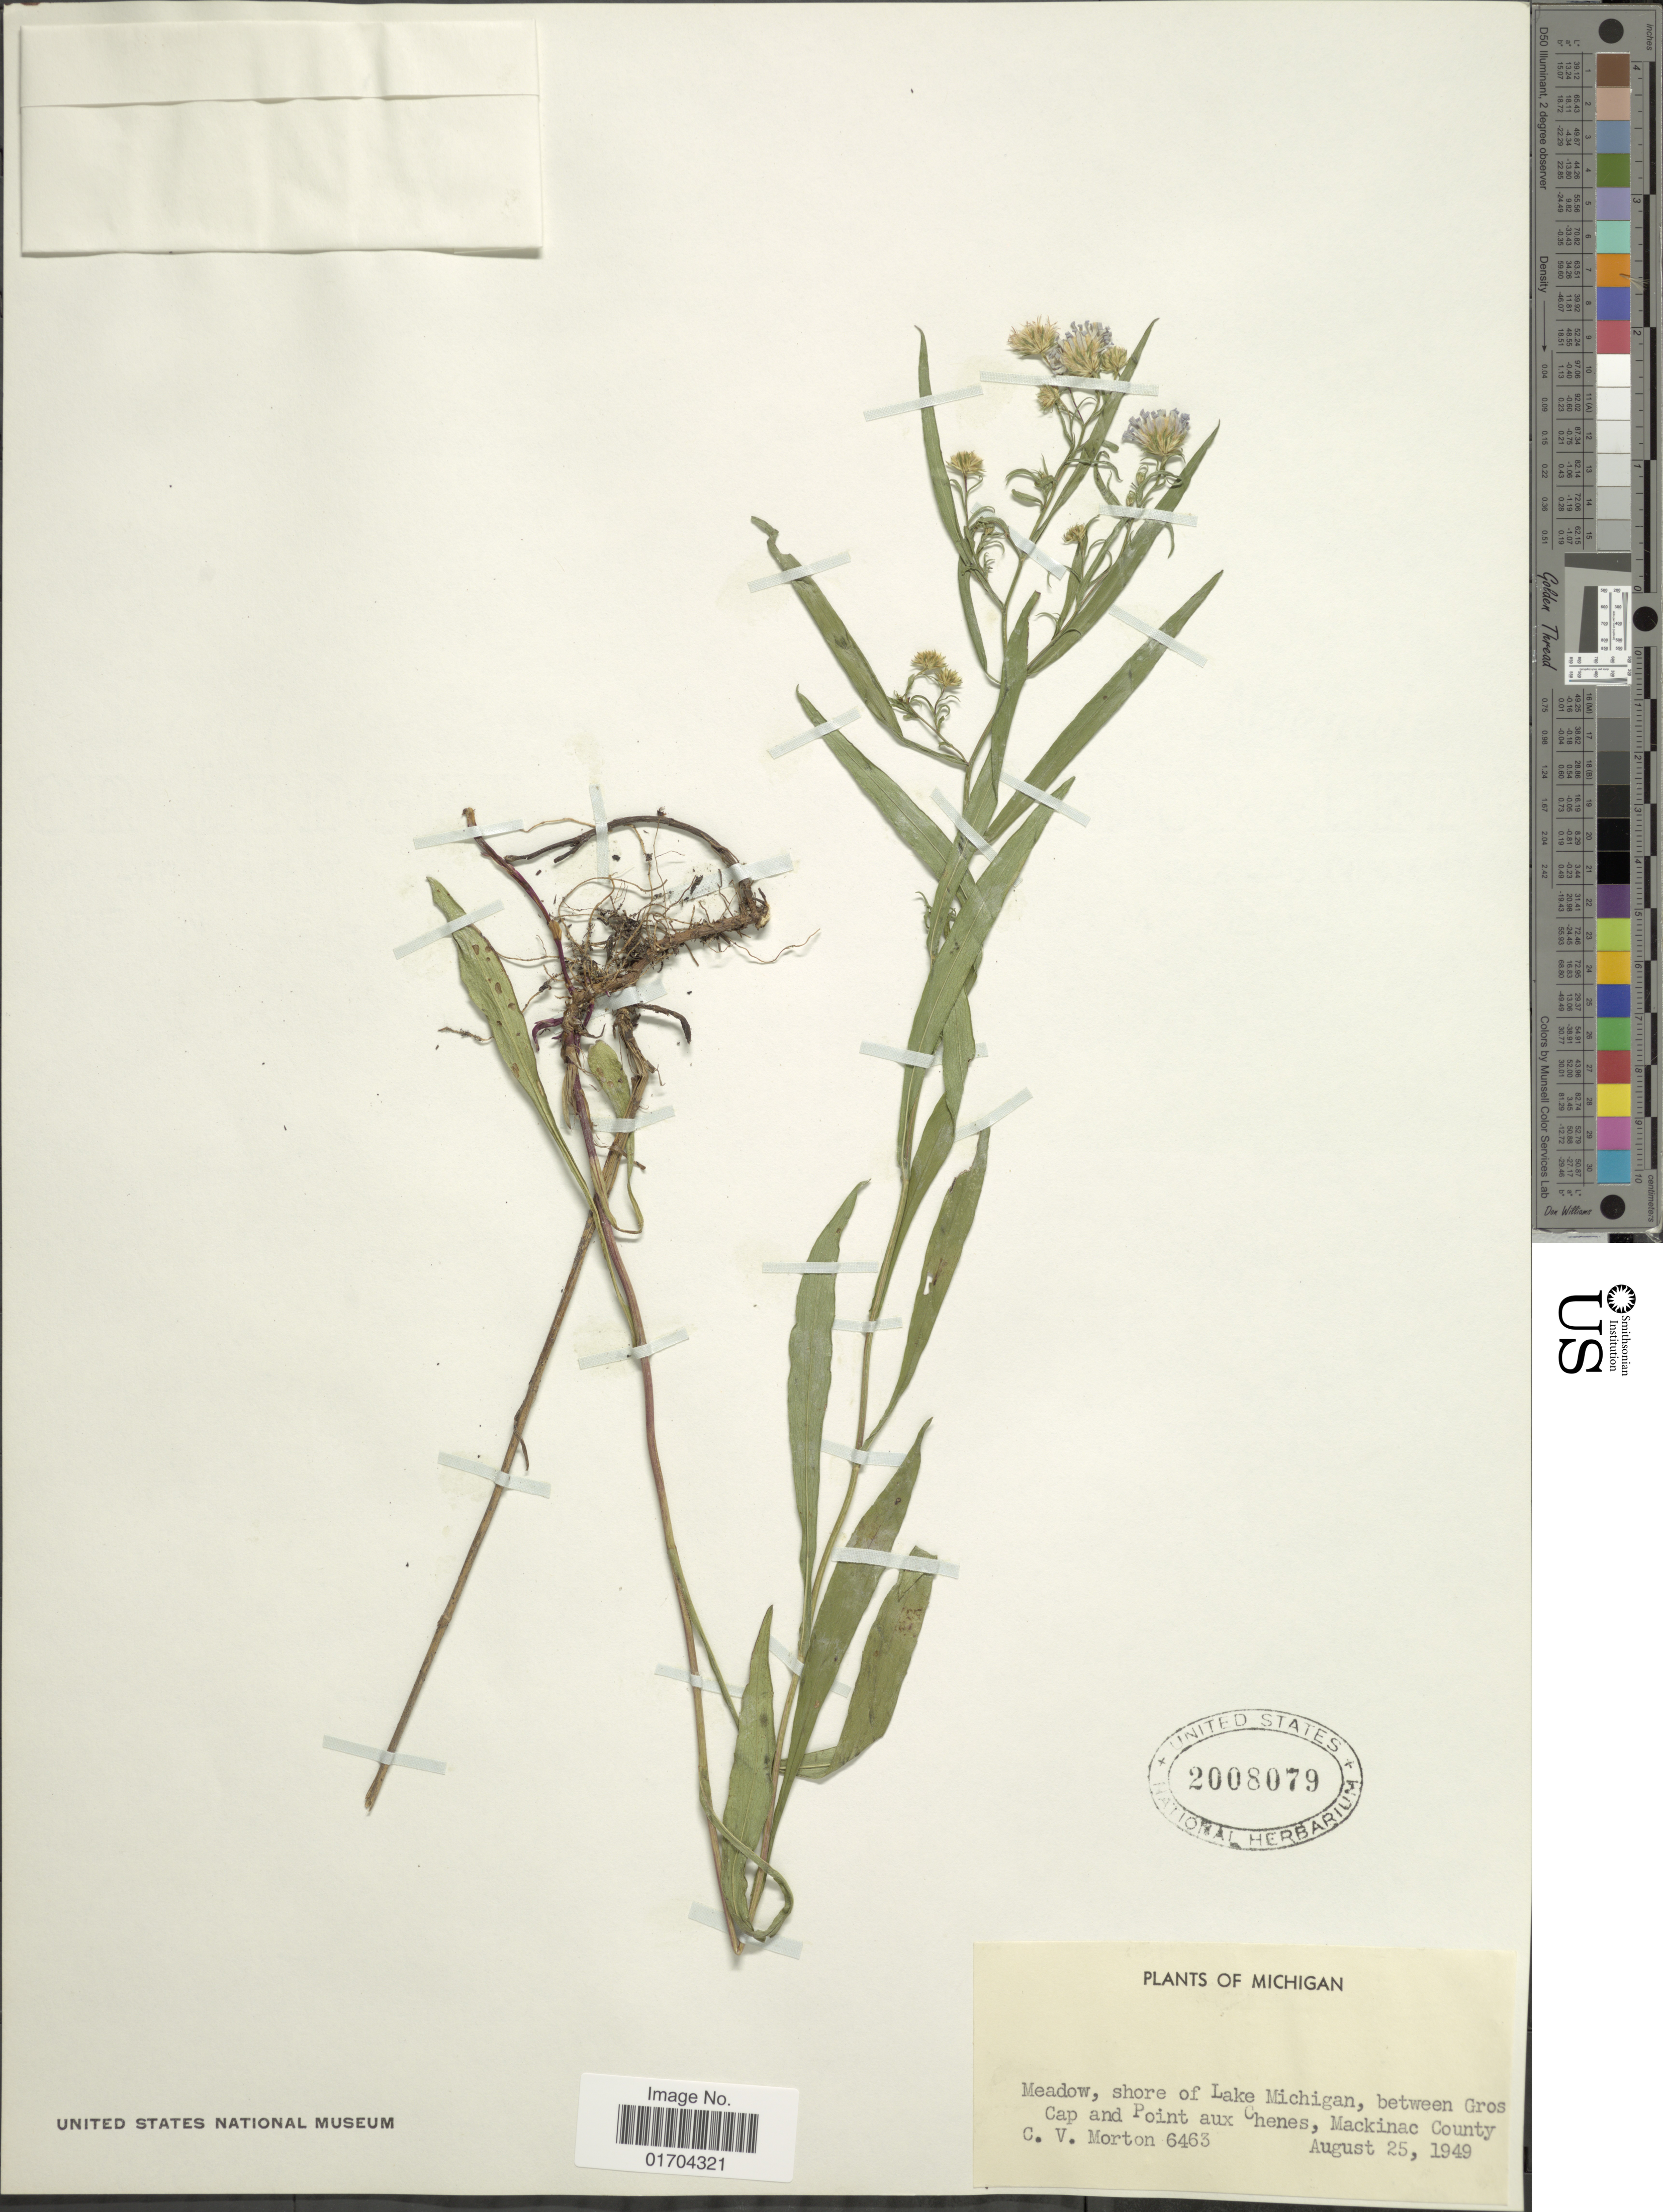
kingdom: Plantae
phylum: Tracheophyta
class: Magnoliopsida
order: Asterales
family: Asteraceae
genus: Symphyotrichum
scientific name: Symphyotrichum sp.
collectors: C. V. Morton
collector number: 6463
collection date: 1949-08-25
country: United States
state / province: Michigan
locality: Meadow, shore of Lake Michigan, between Gros Cap and Point aux Chenes, Mackinac County.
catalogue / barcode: US 2008079